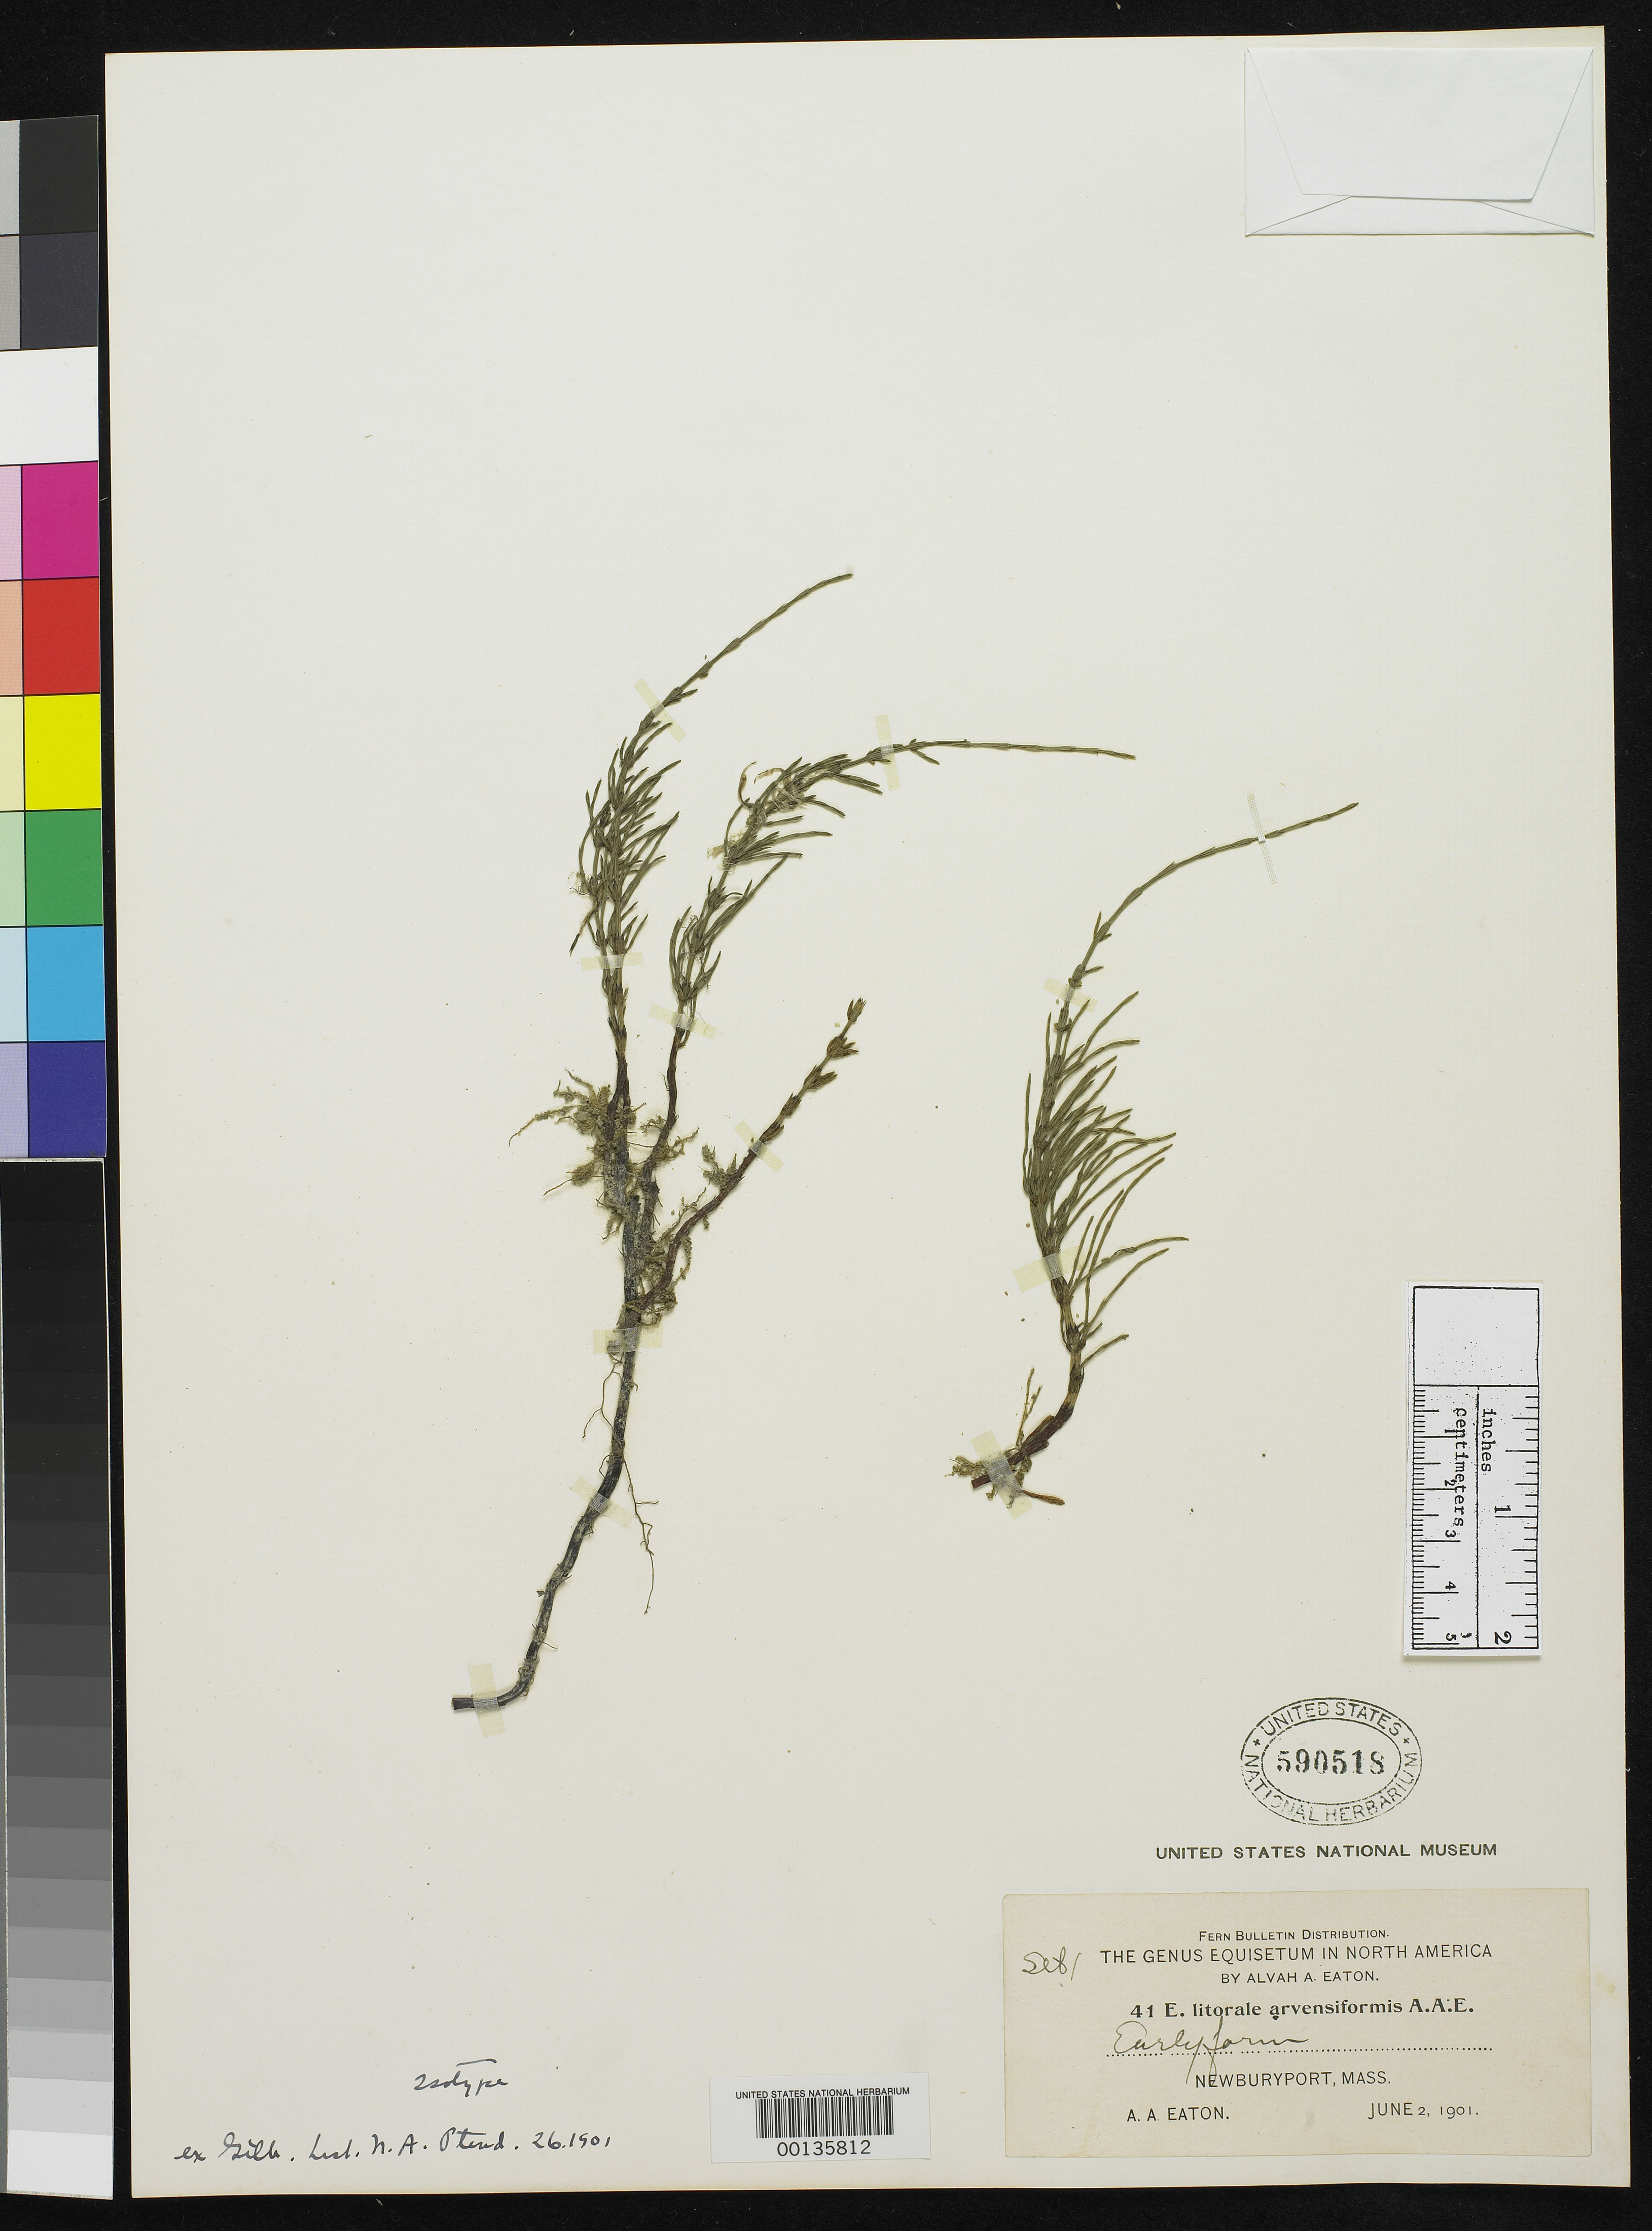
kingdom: Plantae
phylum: Tracheophyta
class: Polypodiopsida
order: Equisetales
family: Equisetaceae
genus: Equisetum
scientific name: Equisetum litorale var. arvensiforme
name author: A.A. Eaton in Gilbert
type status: Type Collection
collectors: A. A. Eaton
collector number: Eaton Equiset. Distr. 41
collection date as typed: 02 Jun 1901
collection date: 1901-06-02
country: United States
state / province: Massachusetts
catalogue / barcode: US 590518